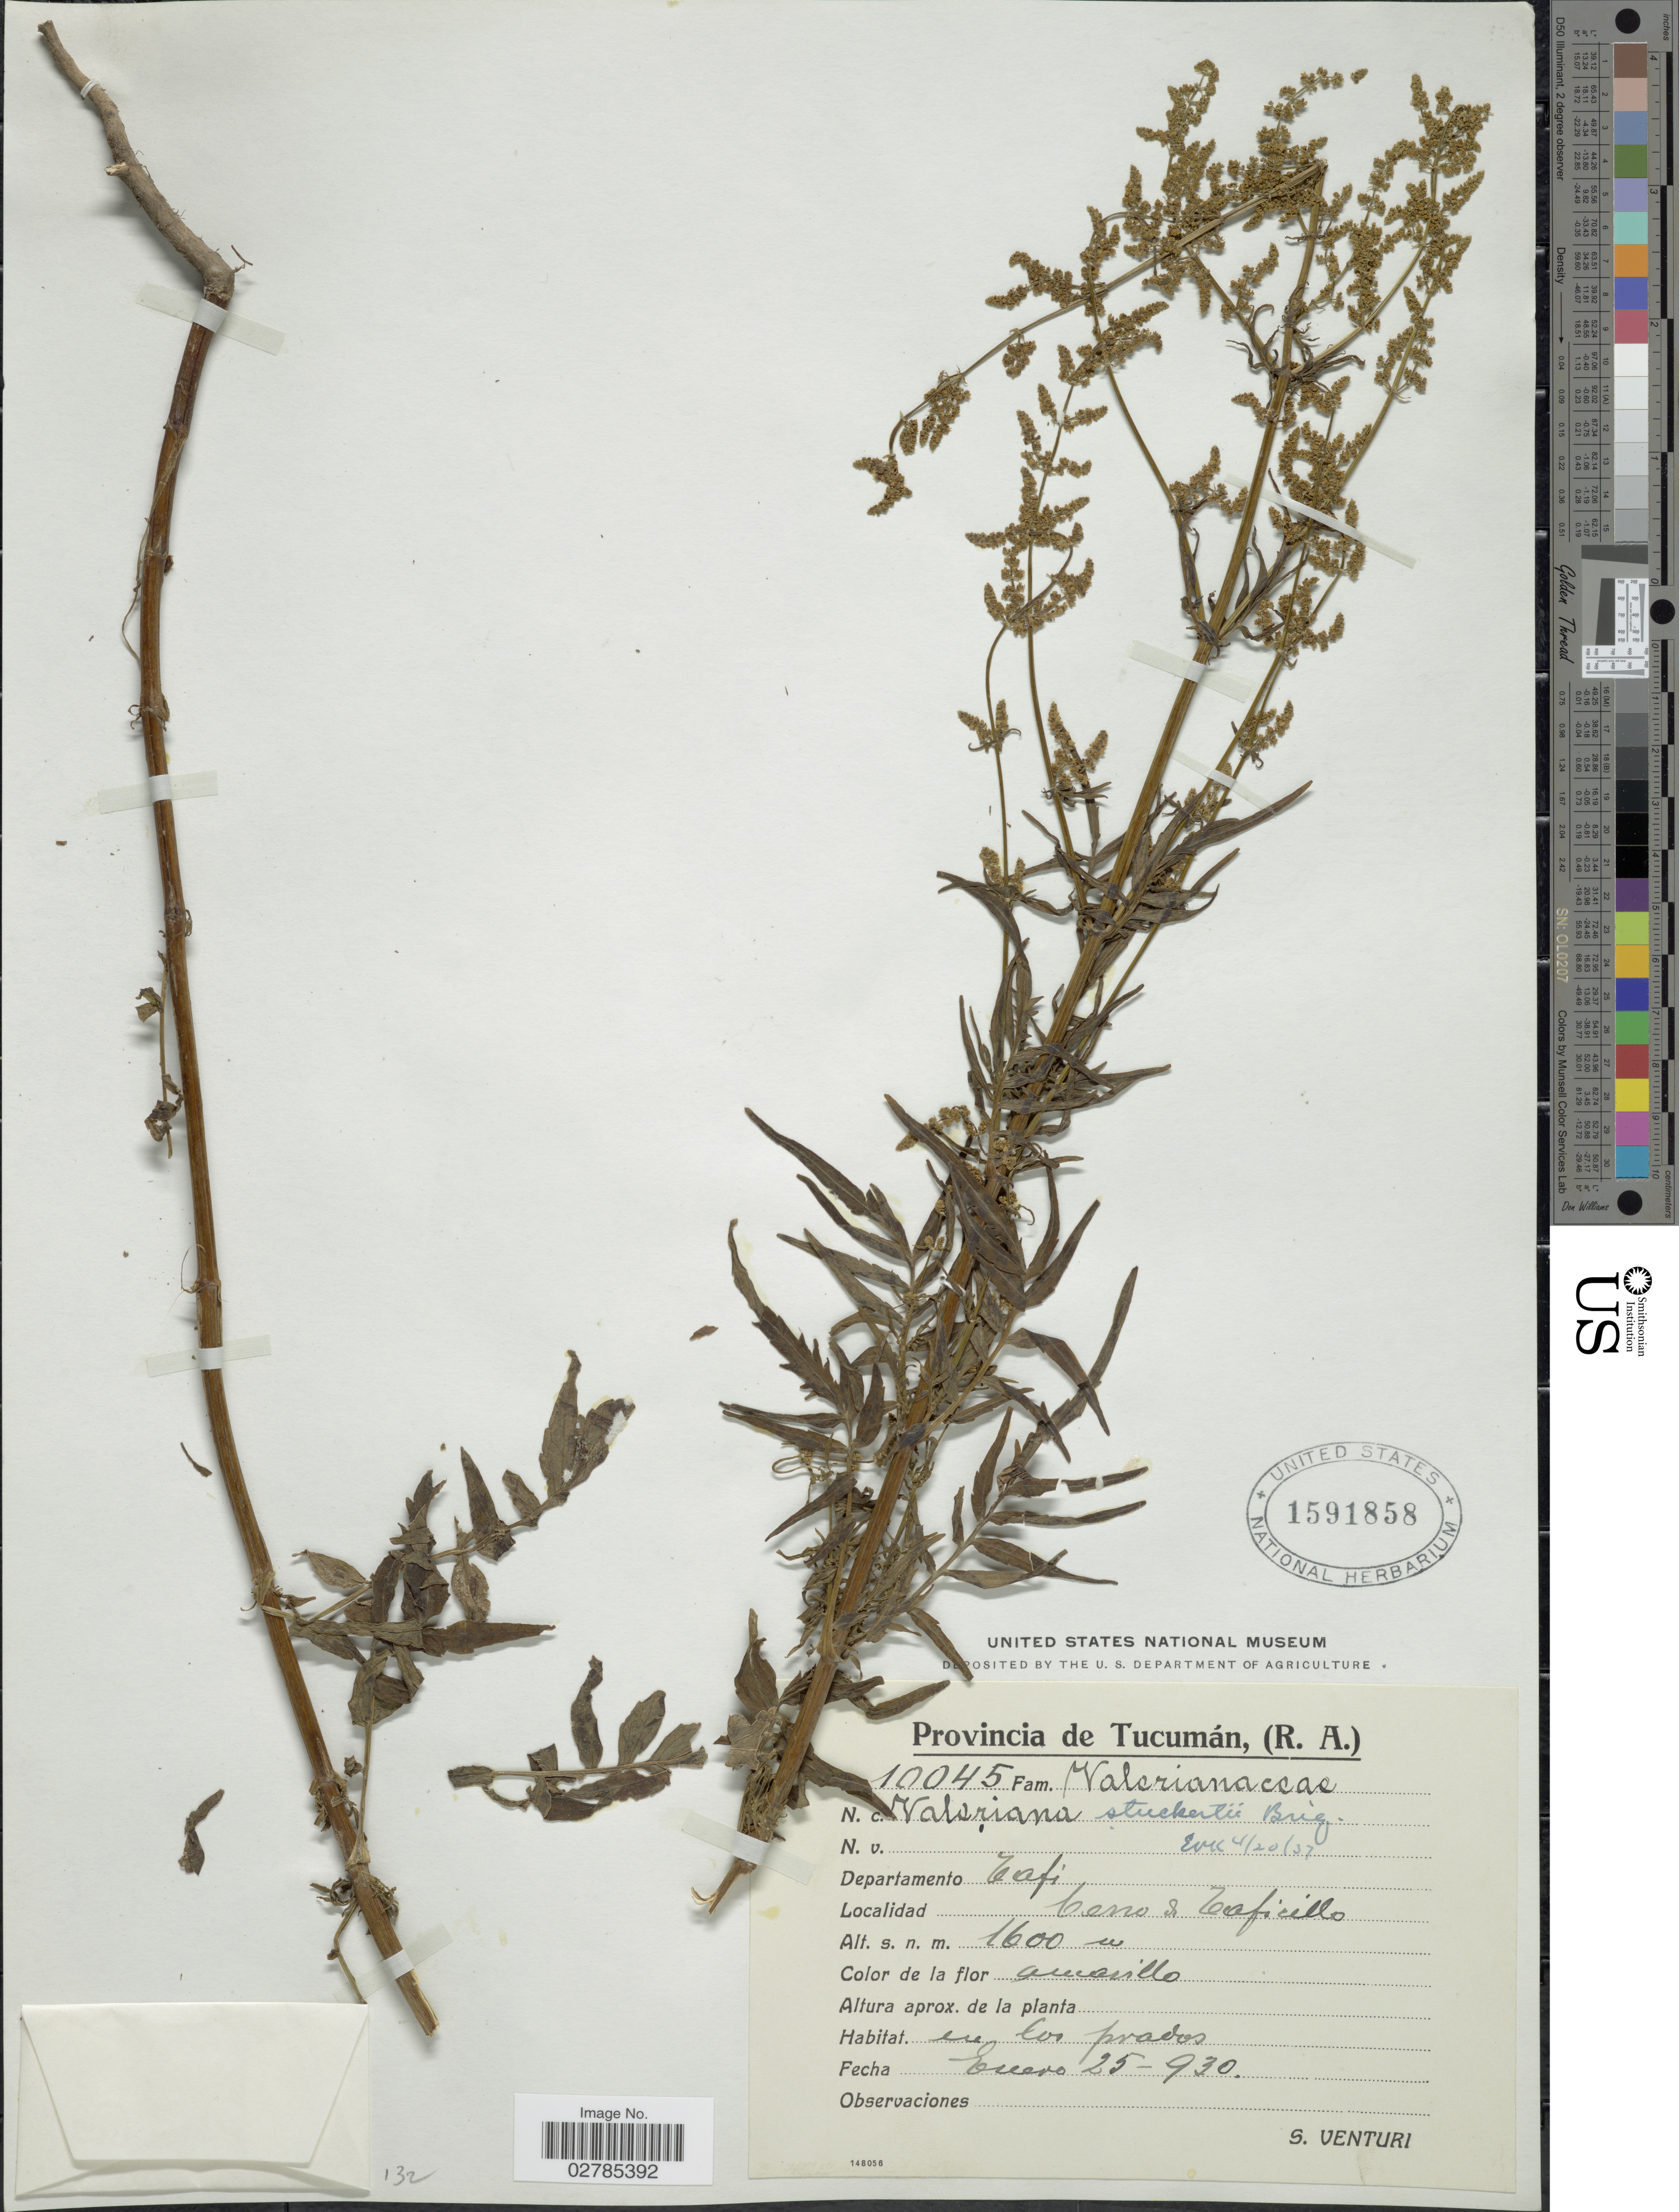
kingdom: Plantae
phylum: Tracheophyta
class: Magnoliopsida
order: Dipsacales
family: Caprifoliaceae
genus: Valeriana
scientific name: Valeriana stuckertii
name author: Briq.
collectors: S. Venturi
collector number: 10045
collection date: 1930-01-25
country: Argentina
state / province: Tucuman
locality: (R.A.). Departamento Tafi. Cerro de Taficillo.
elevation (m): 1600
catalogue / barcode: US 1591858